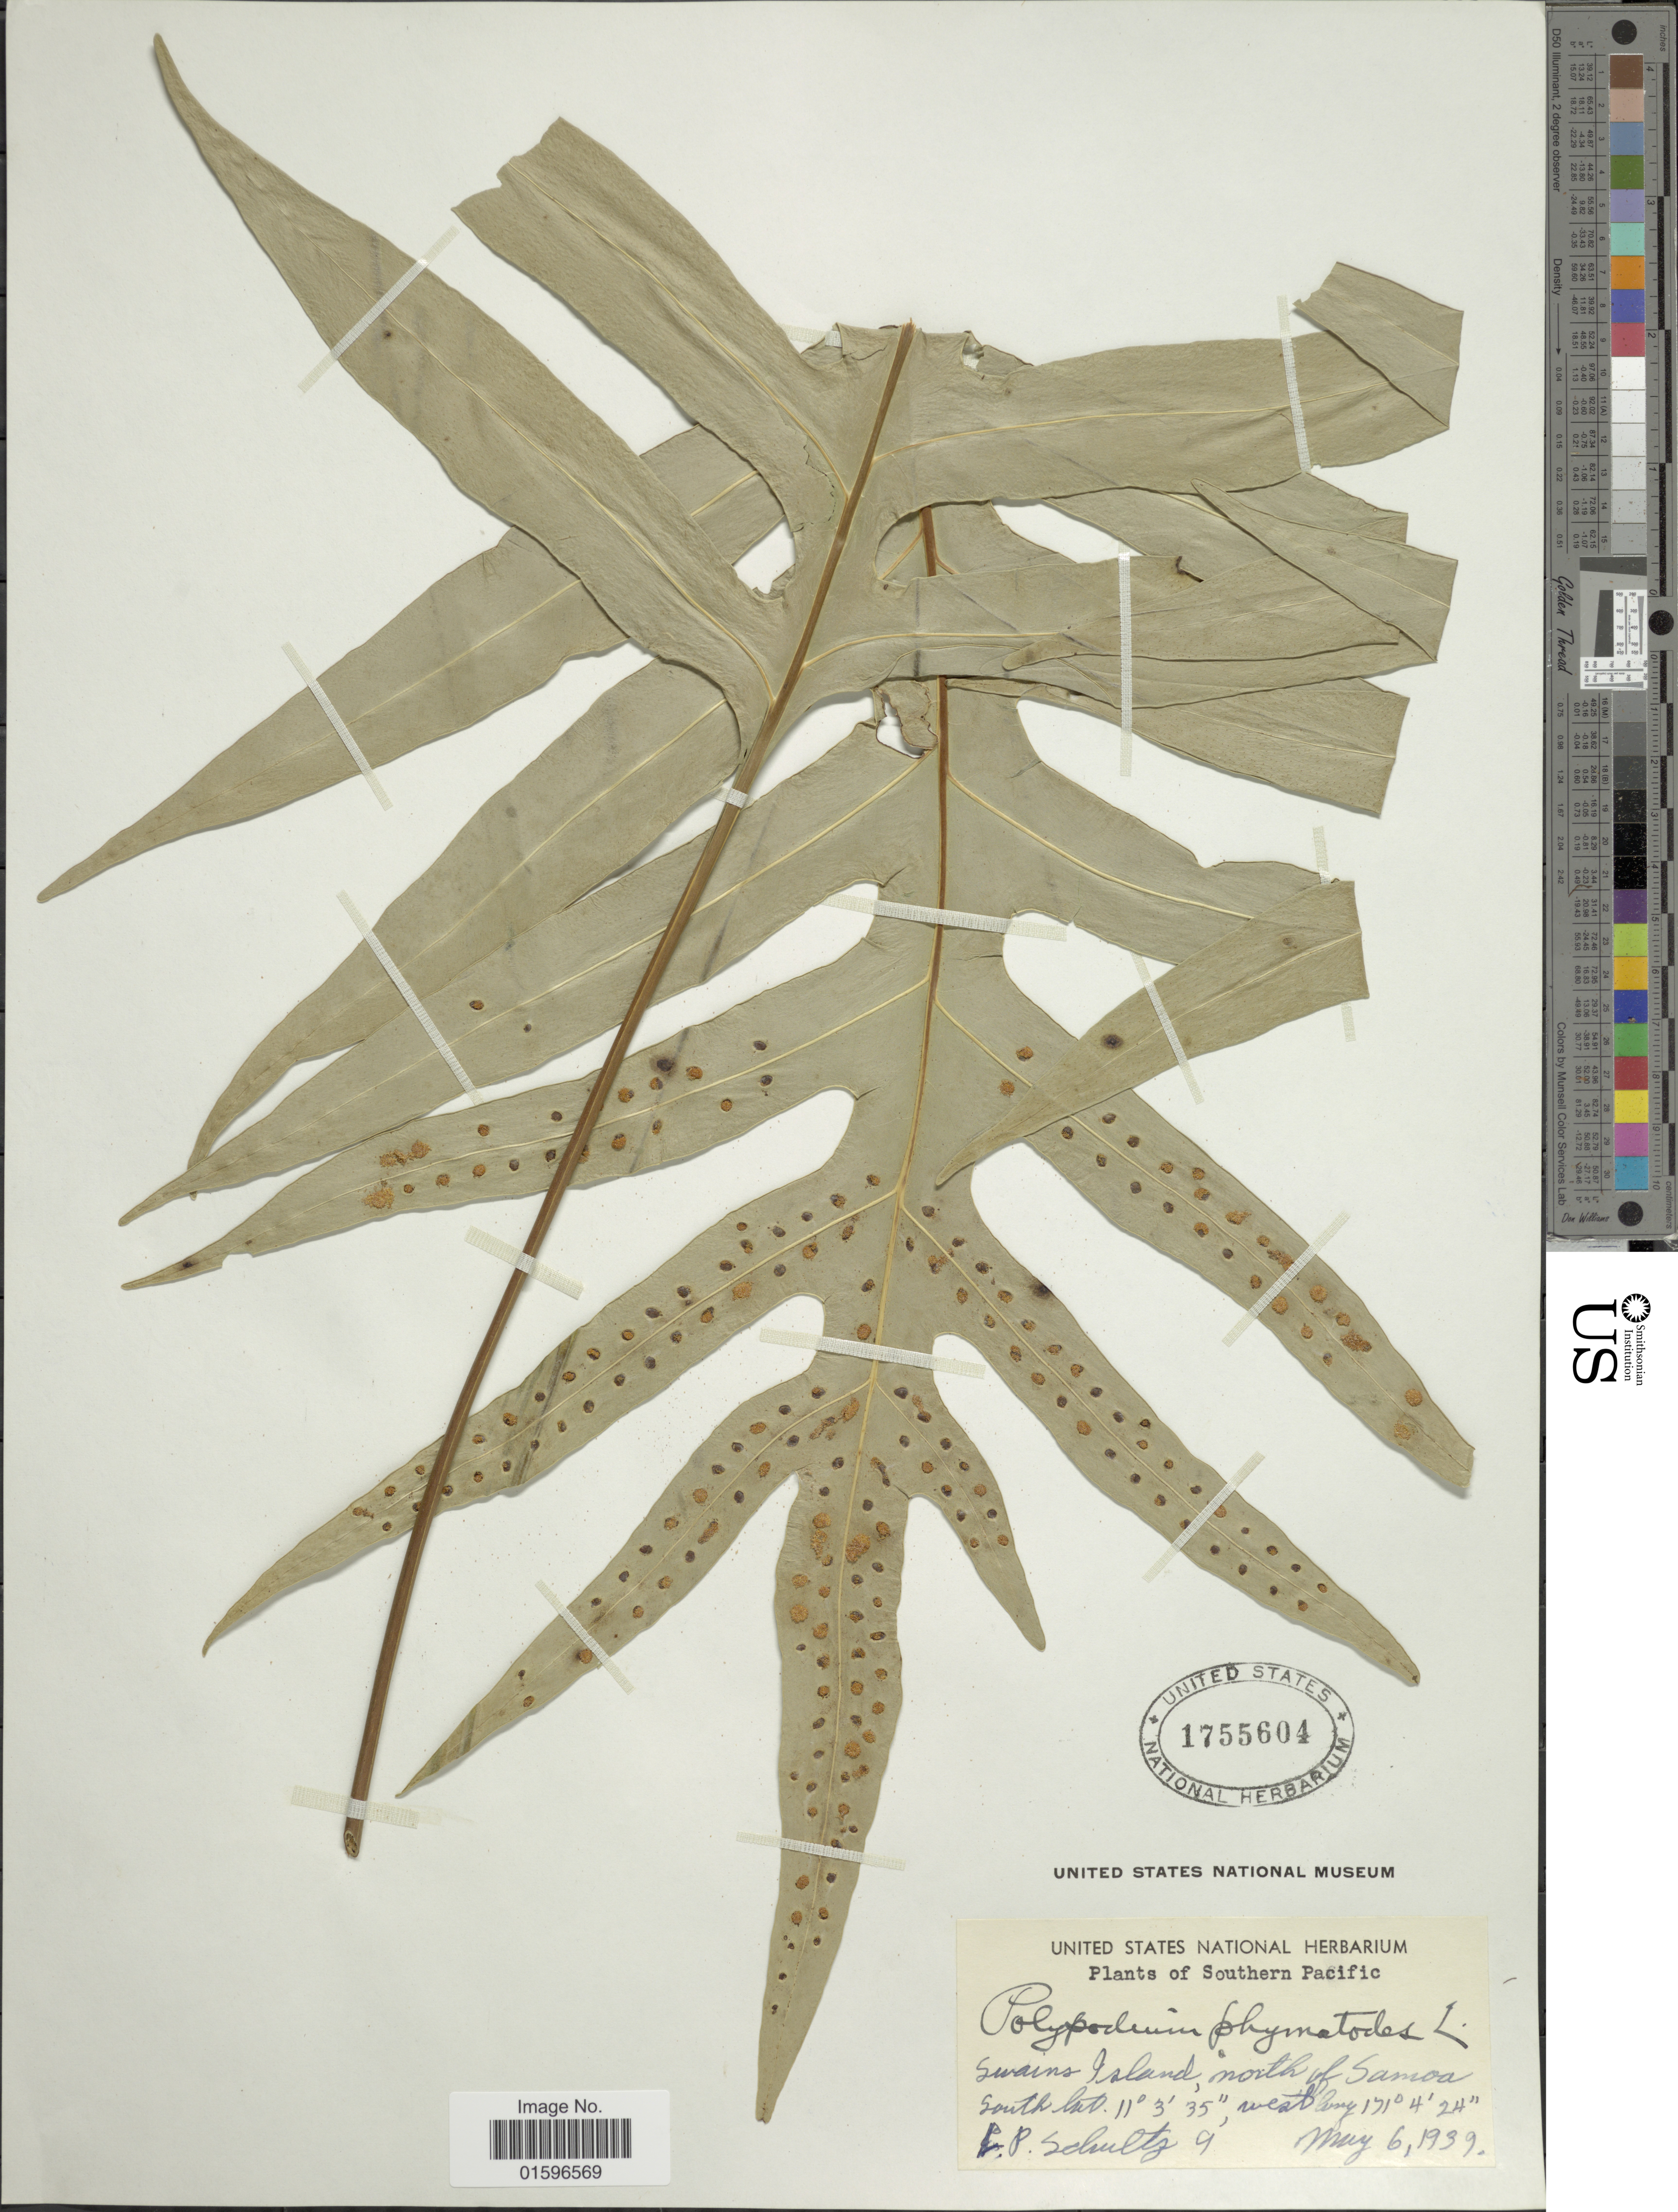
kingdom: Plantae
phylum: Tracheophyta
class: Polypodiopsida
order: Polypodiales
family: Polypodiaceae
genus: Polypodium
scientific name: Polypodium scolopendria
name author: Burm. f.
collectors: L. P. Schultz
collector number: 9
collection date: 1939-05-06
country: American Samoa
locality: Swains Island, north of Samoa south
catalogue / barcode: US 1755604